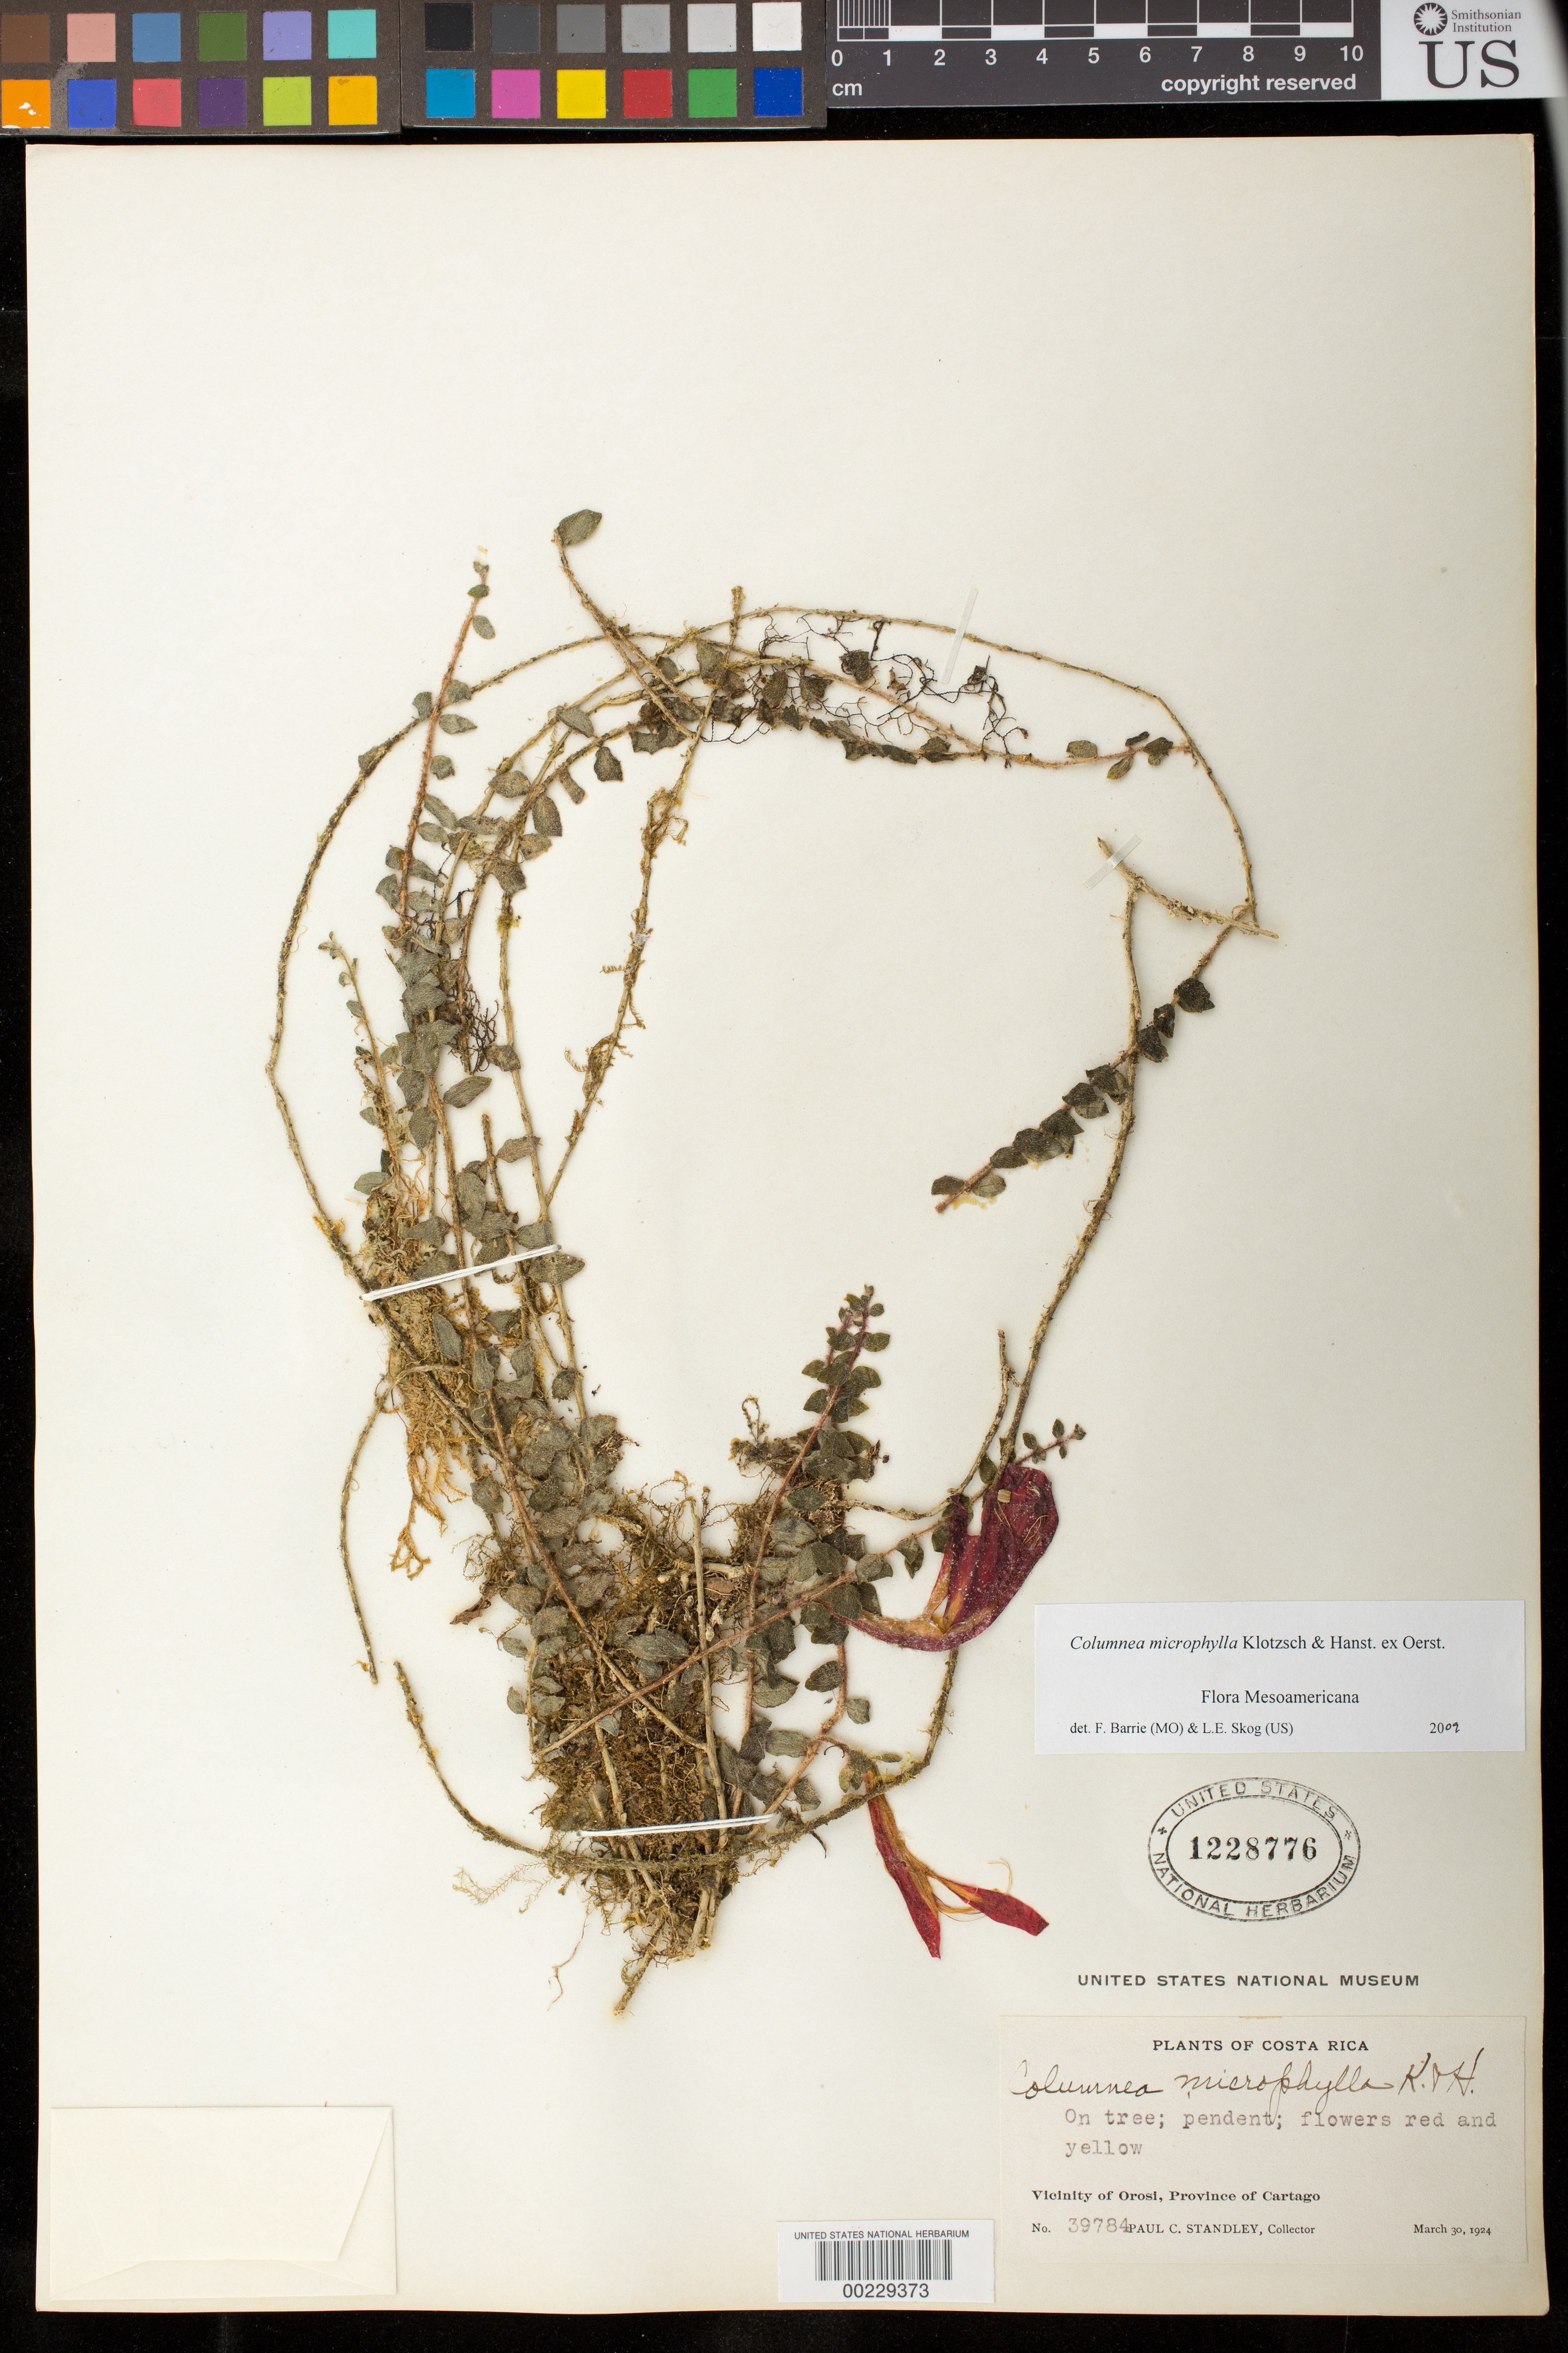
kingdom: Plantae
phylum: Tracheophyta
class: Magnoliopsida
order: Lamiales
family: Gesneriaceae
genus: Columnea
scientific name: Columnea microphylla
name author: Klotzsch & Hanst. ex Oerst.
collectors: P. C. Standley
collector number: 39784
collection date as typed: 30 Mar 1924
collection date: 1924-03-30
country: Costa Rica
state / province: Cartago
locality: Vicinity of Orosi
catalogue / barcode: US 1228776